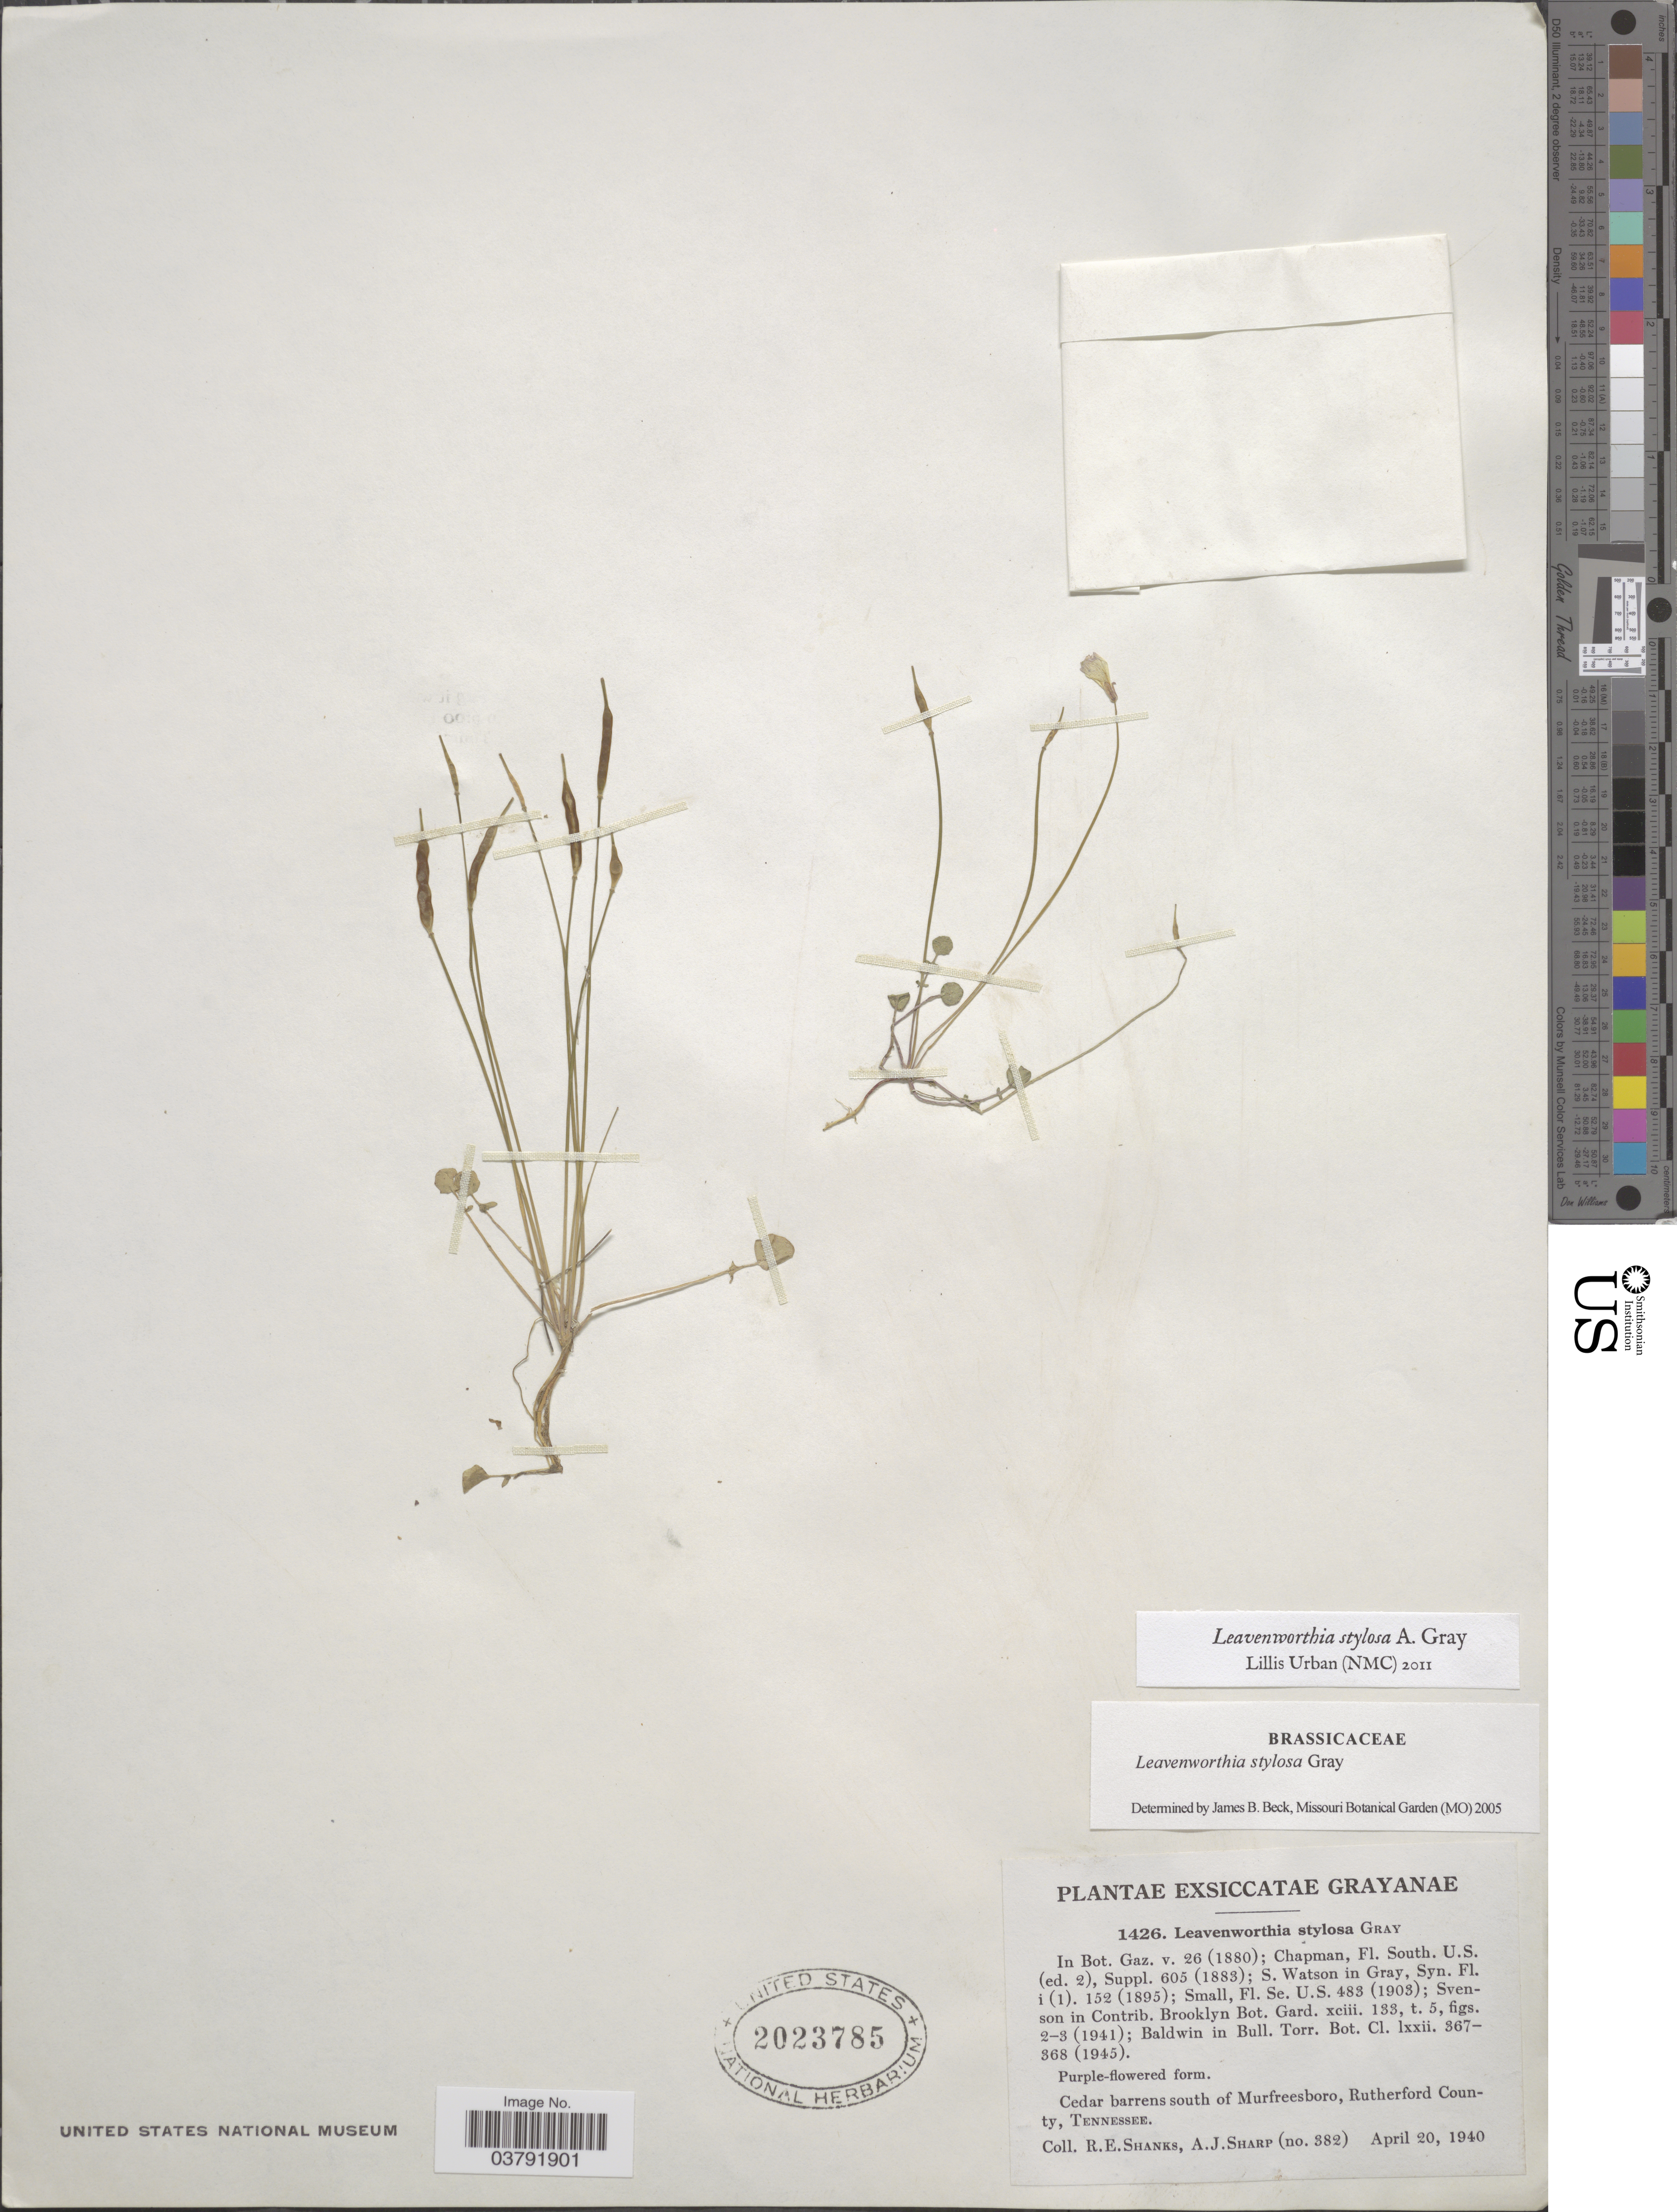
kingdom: Plantae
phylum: Tracheophyta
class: Magnoliopsida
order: Brassicales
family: Brassicaceae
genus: Leavenworthia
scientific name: Leavenworthia stylosa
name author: A. Gray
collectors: R. Shanks & A. J. Sharp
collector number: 382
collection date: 1940-04-20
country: United States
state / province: Tennessee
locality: Cedar barrens south of Murfreesboro, Rutherford County.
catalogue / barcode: US 2023785